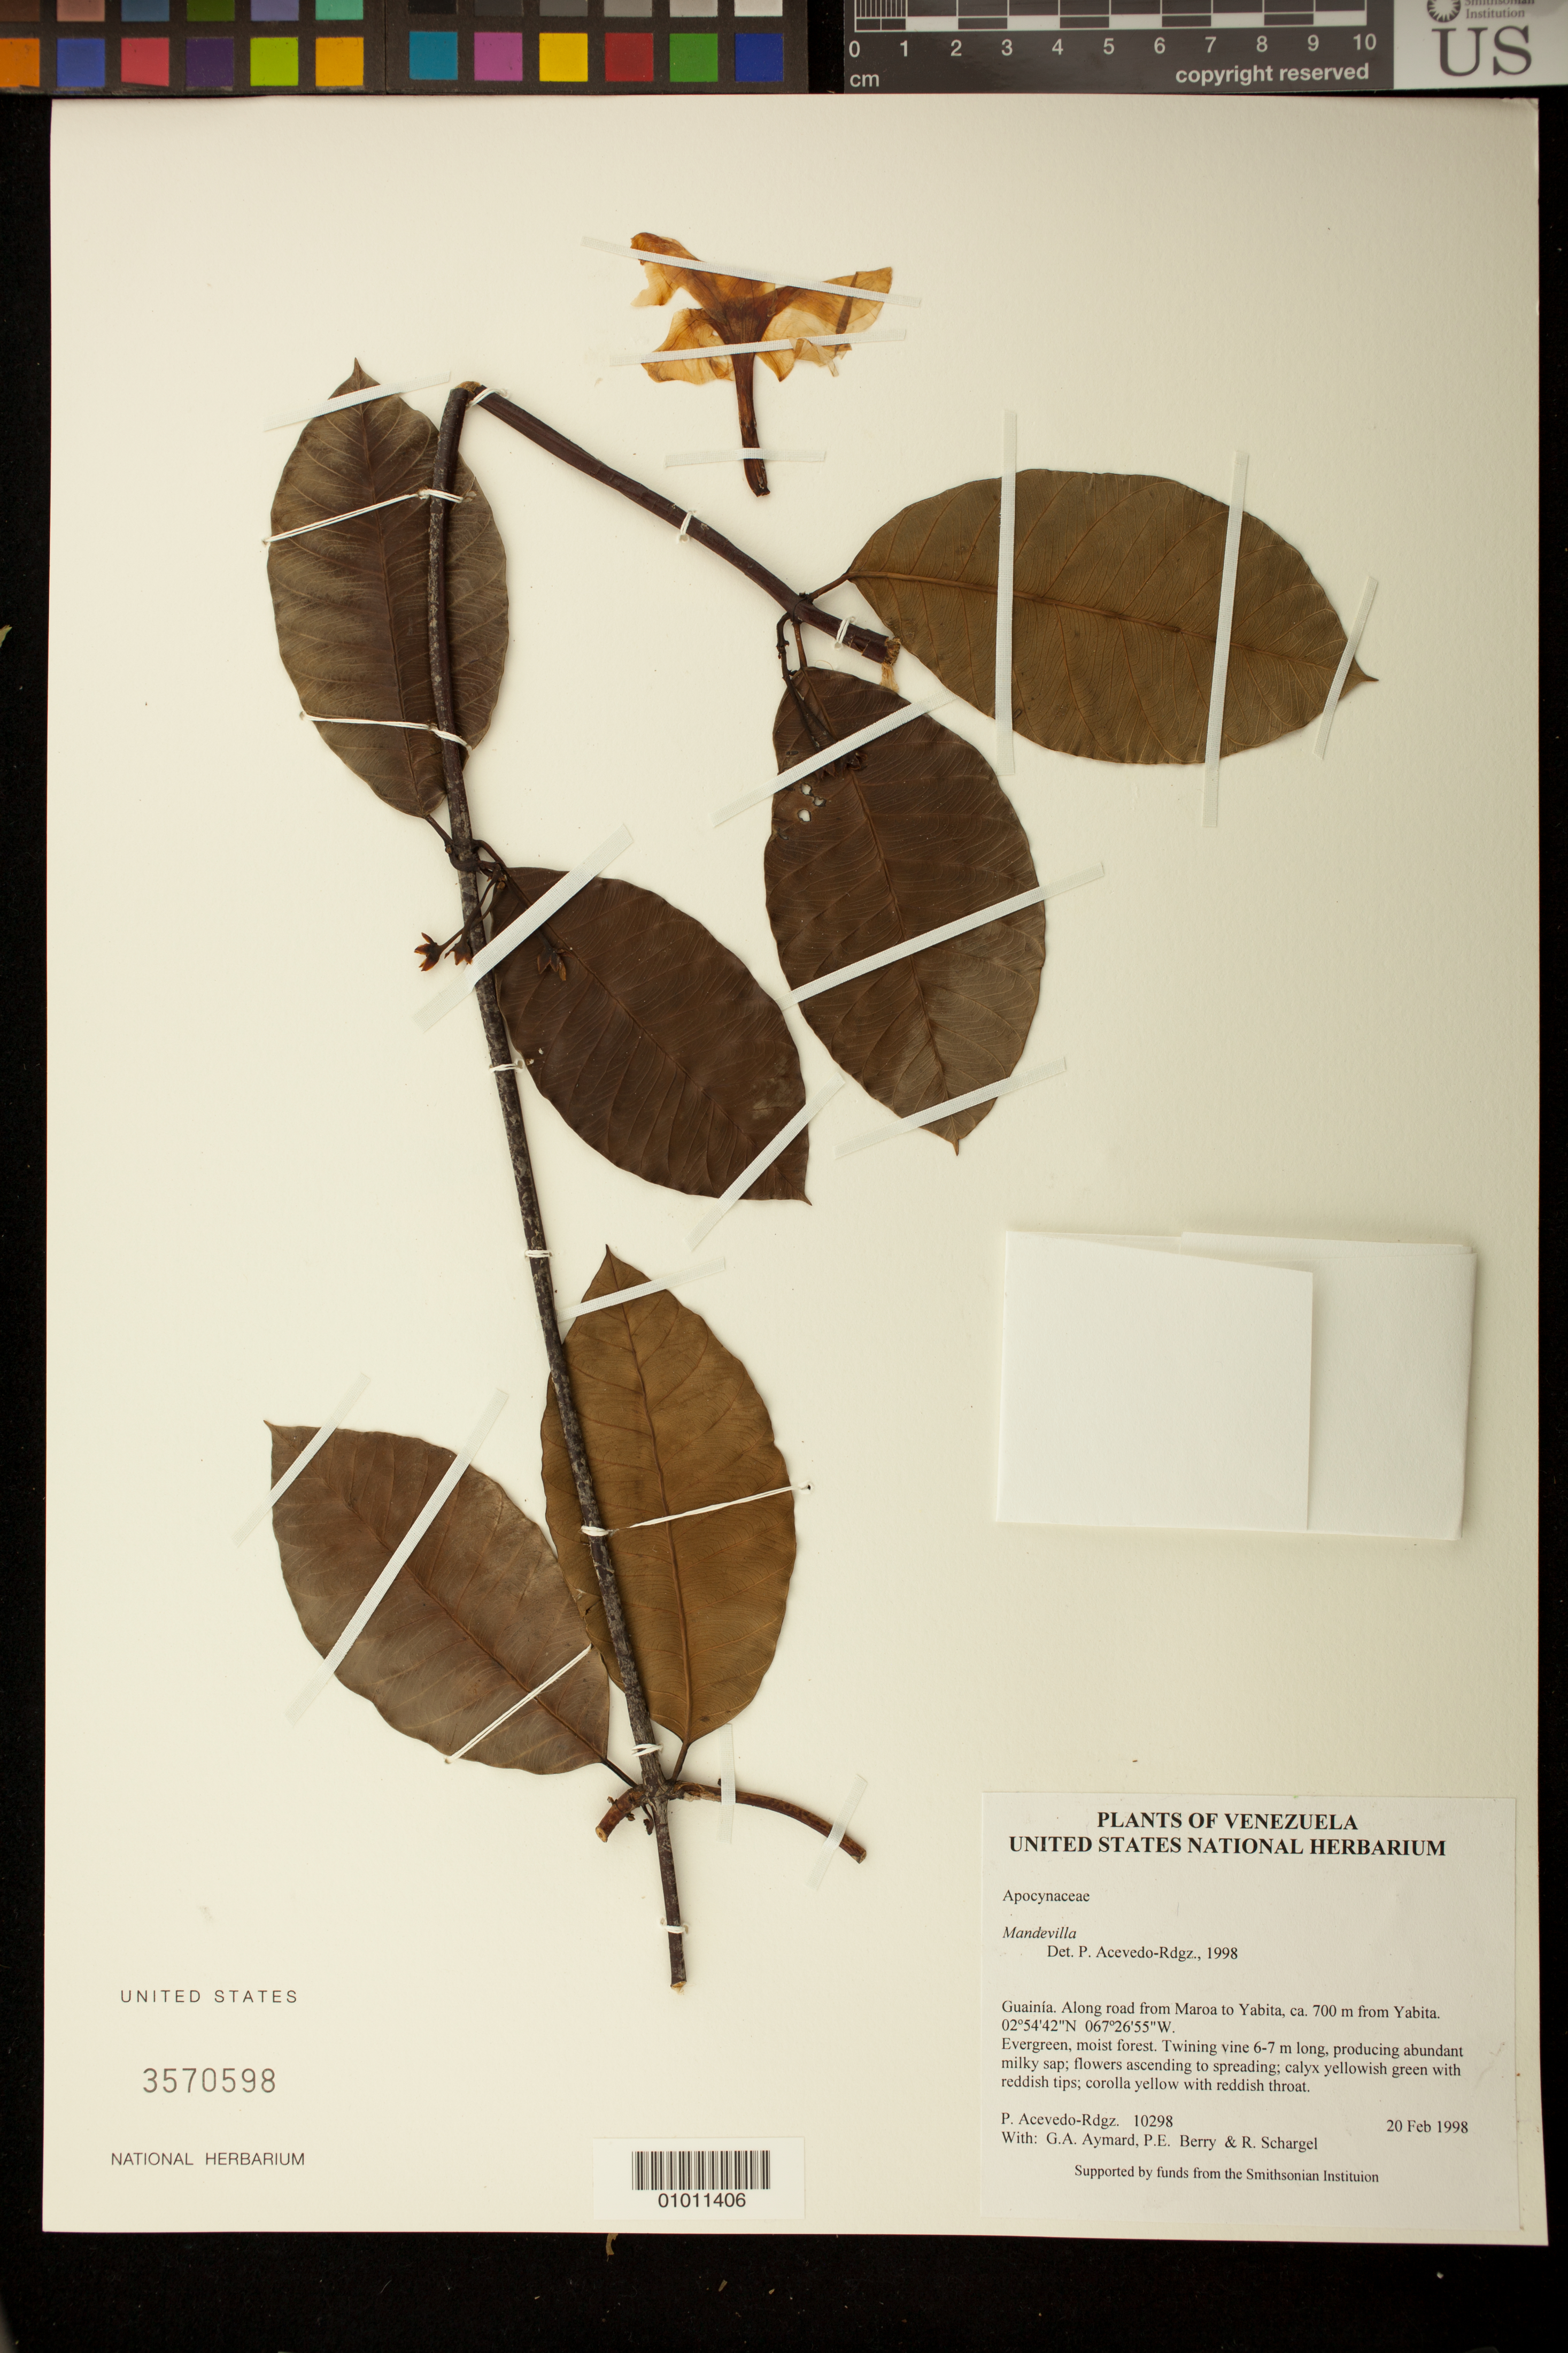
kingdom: Plantae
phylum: Tracheophyta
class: Magnoliopsida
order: Gentianales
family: Apocynaceae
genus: Mandevilla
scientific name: Mandevilla sp.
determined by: Acevedo-Rodríguez, P., (BOT), Smithsonian Institution - National Museum of Natural History (UNITED STATES)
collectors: P. Acevedo-Rodr., G. A. Aymard, P. E. Berry & R. Schargel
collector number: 10298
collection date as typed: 20 Feb 1998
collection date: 1998-02-20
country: Venezuela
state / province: Amazonas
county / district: Maroa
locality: Along road from Maroa to Yabita, ca. 700 m from Yabita.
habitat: Evergreen, moist forest.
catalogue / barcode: US 3579598